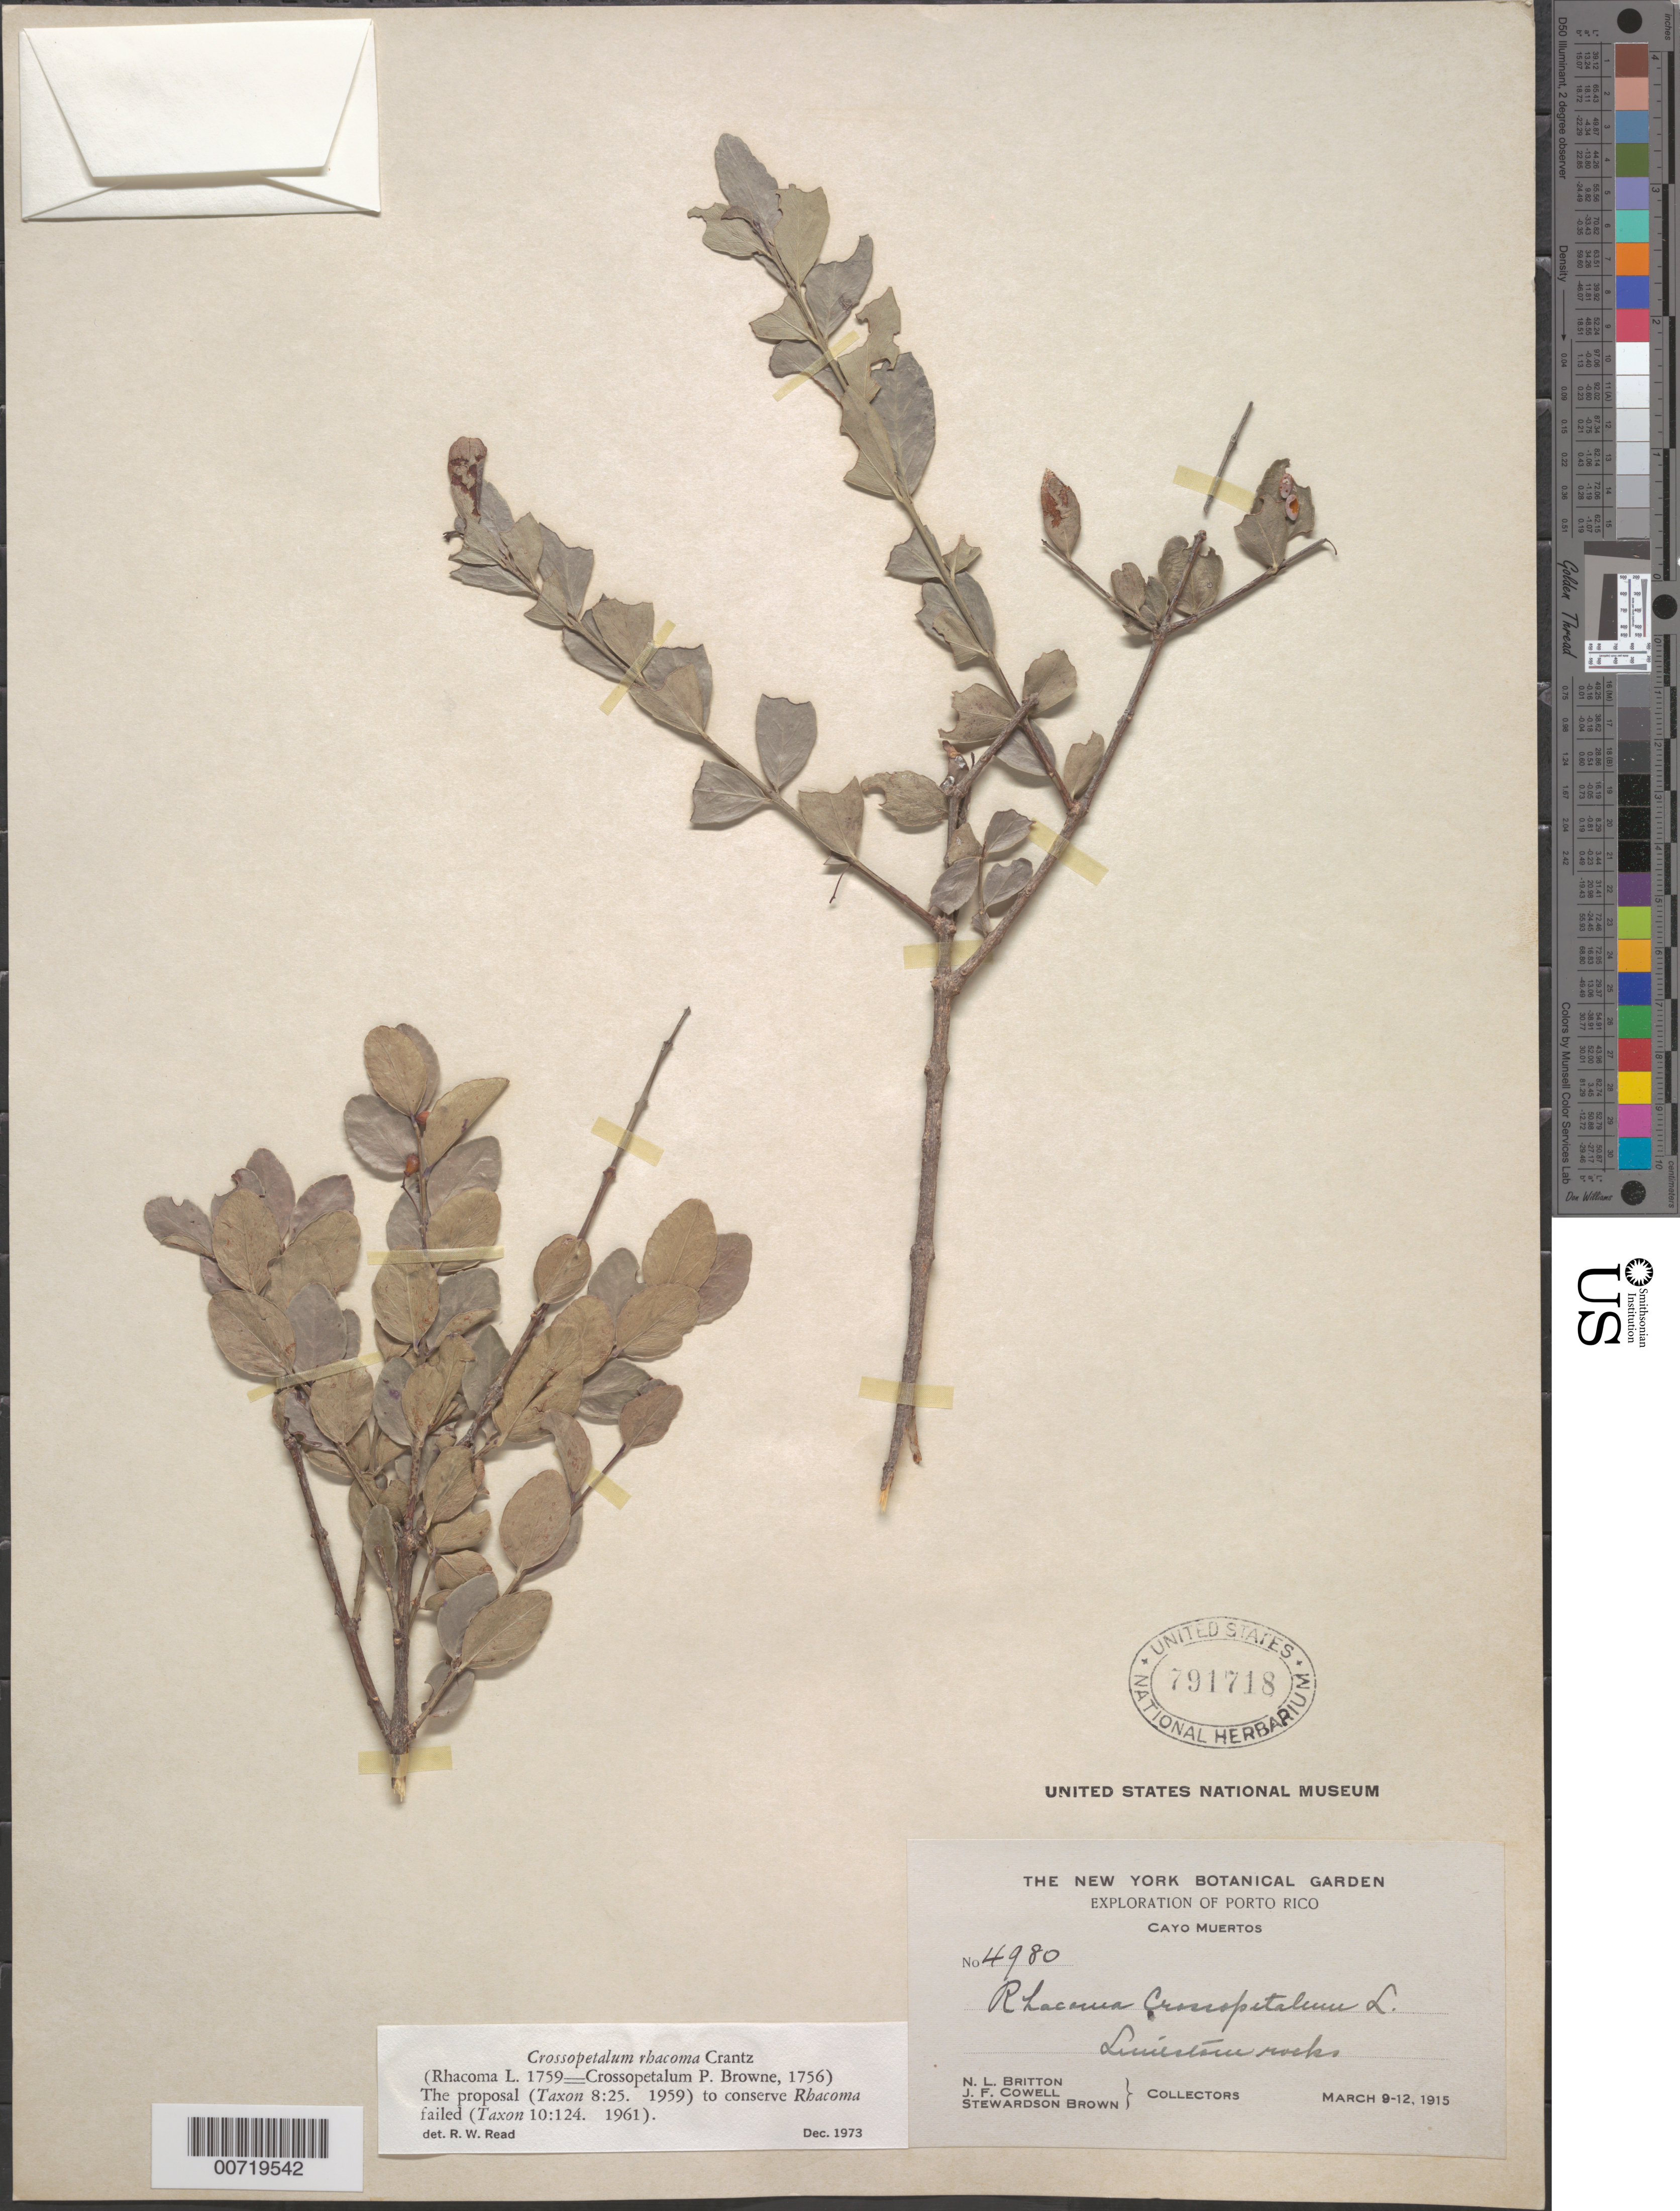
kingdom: Plantae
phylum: Tracheophyta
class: Magnoliopsida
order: Celastrales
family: Celastraceae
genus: Crossopetalum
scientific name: Crossopetalum rhacoma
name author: Crantz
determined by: Read, Robert W., (US), NMNH (UNITED STATES)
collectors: N. Britton, J. F. Cowell & S. Brown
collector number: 4980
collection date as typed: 09 Mar 1915 to 12 Mar 1915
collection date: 1915-03-09/1915-03-12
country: Puerto Rico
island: Caja de Muerto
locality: Cayo Muertos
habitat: Limestone rocks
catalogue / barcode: US 791718